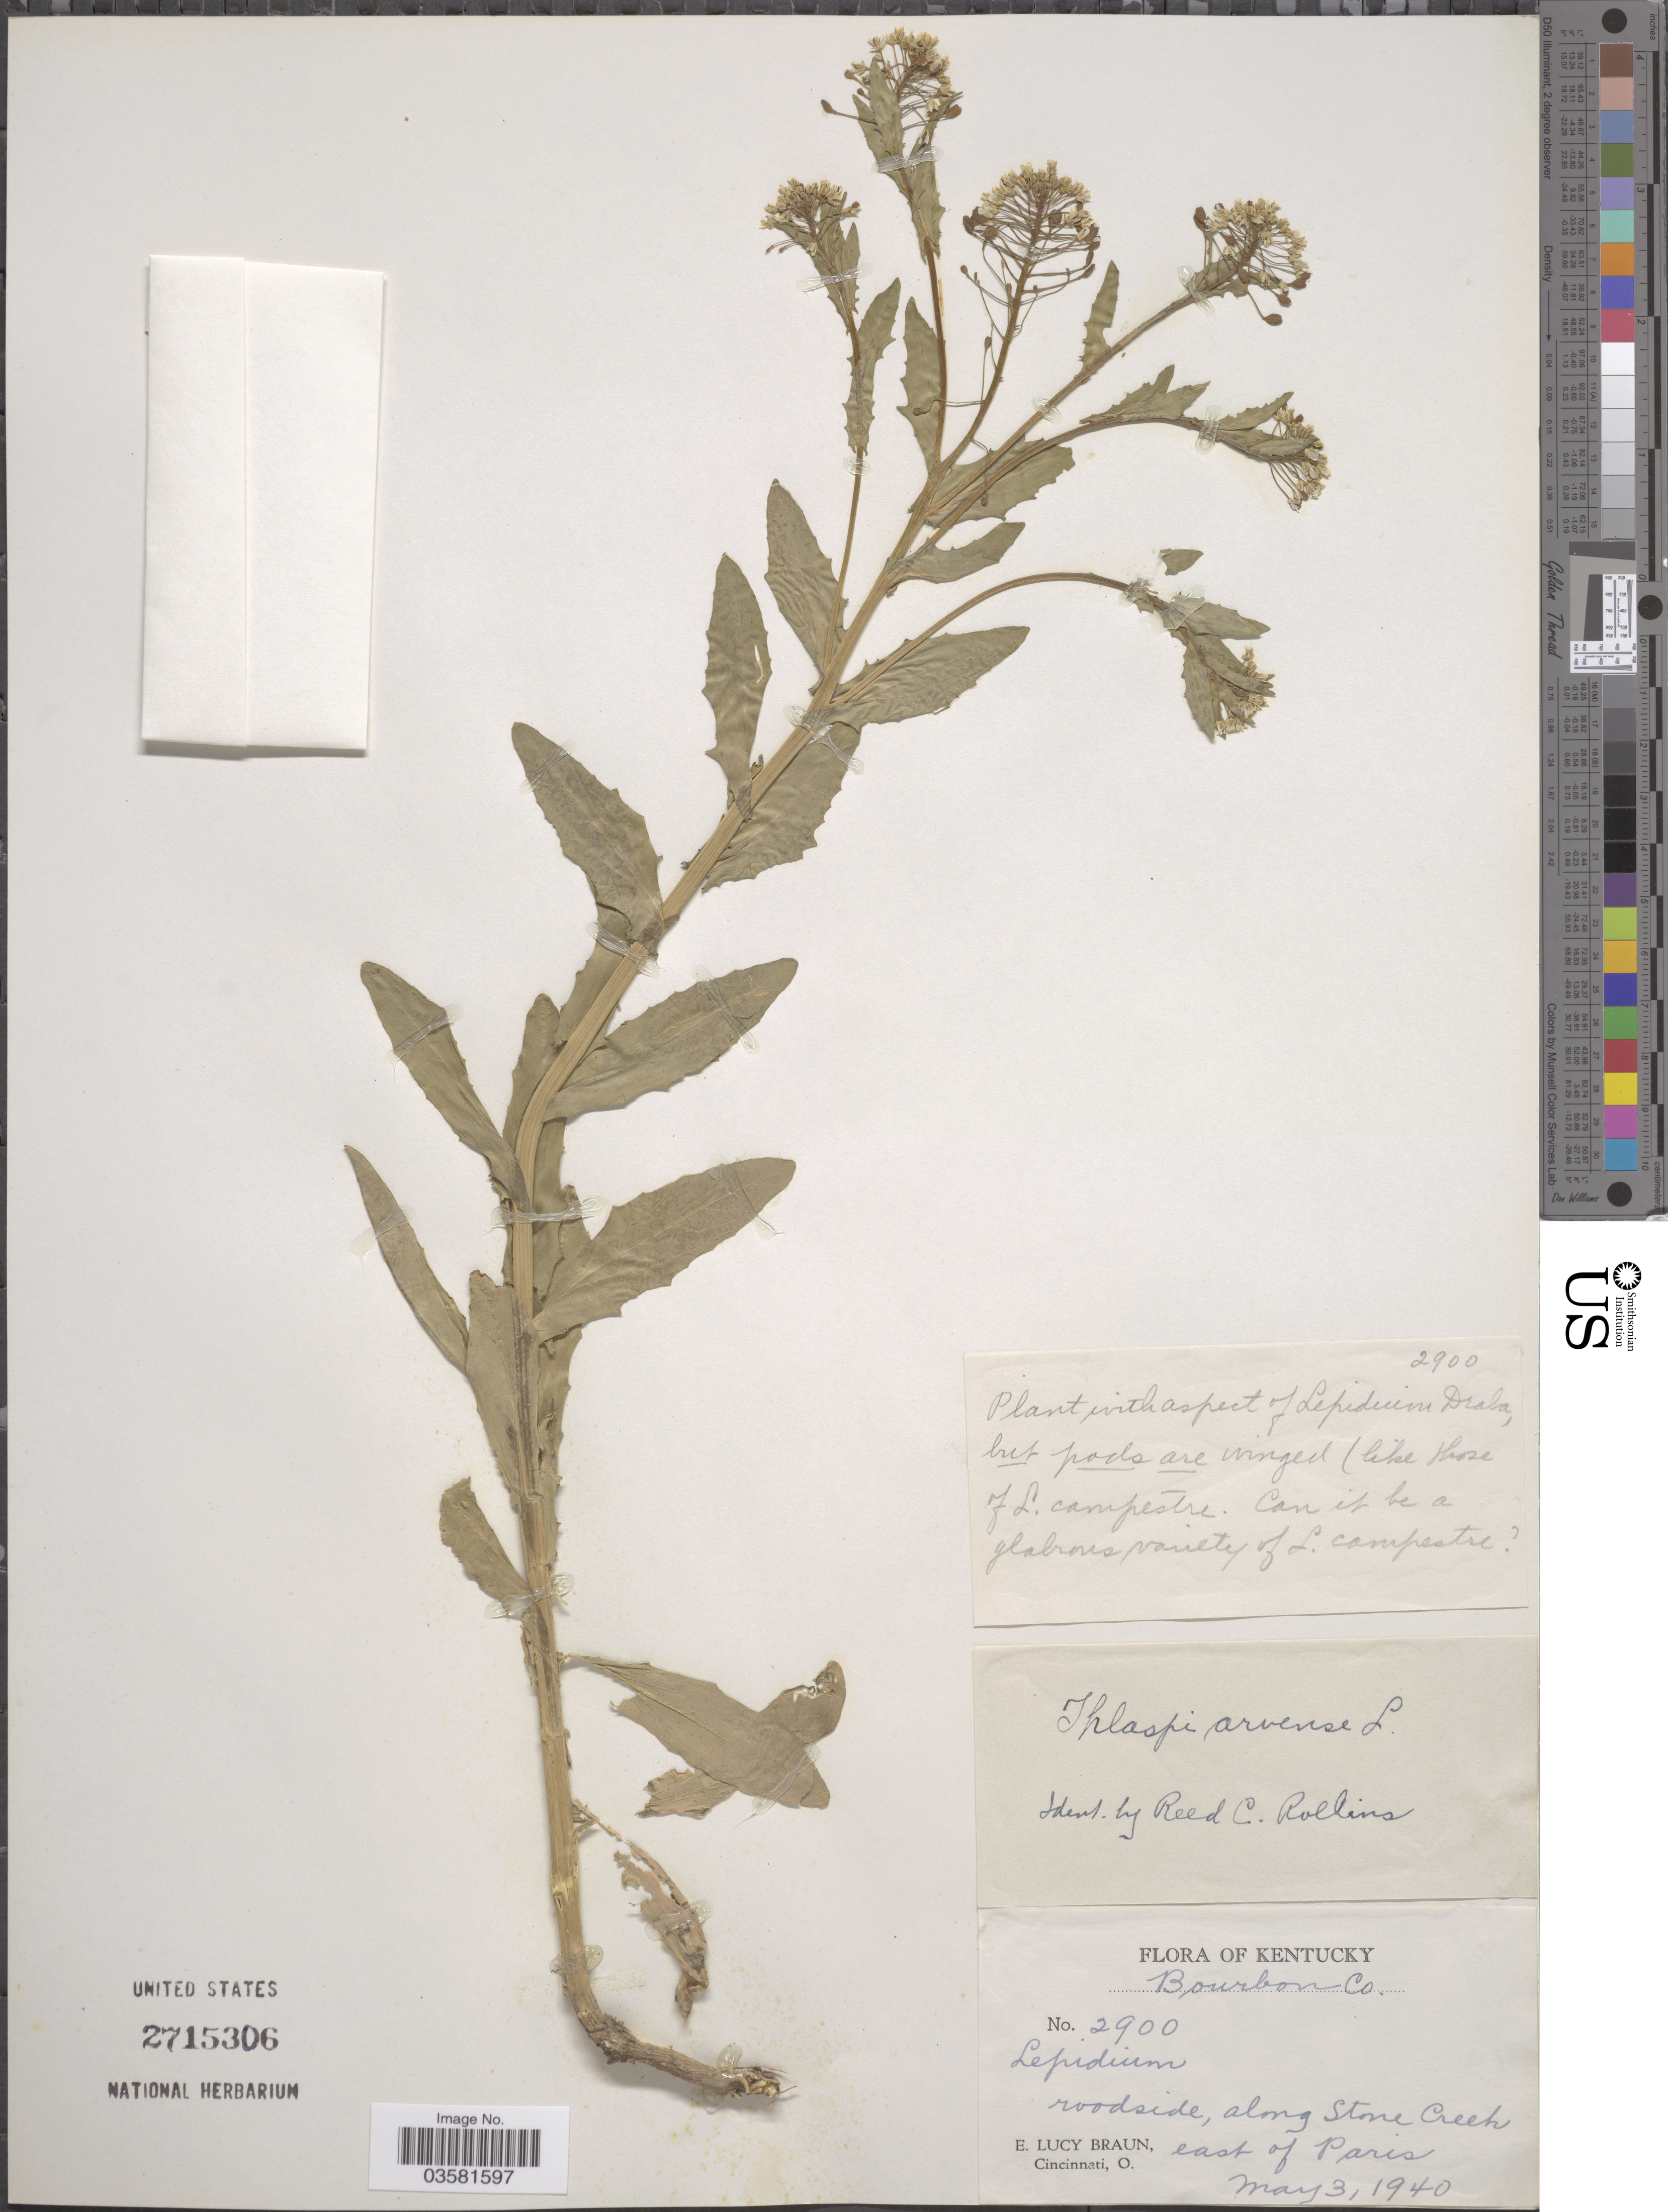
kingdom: Plantae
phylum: Tracheophyta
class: Magnoliopsida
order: Brassicales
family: Brassicaceae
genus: Thlaspi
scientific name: Thlaspi arvense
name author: L.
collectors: E. L. Braun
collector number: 2900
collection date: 1940-05-03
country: United States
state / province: Kentucky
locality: Bourbon Co. Roadside, along Stone Creek east of Paris.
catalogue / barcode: US 2715306